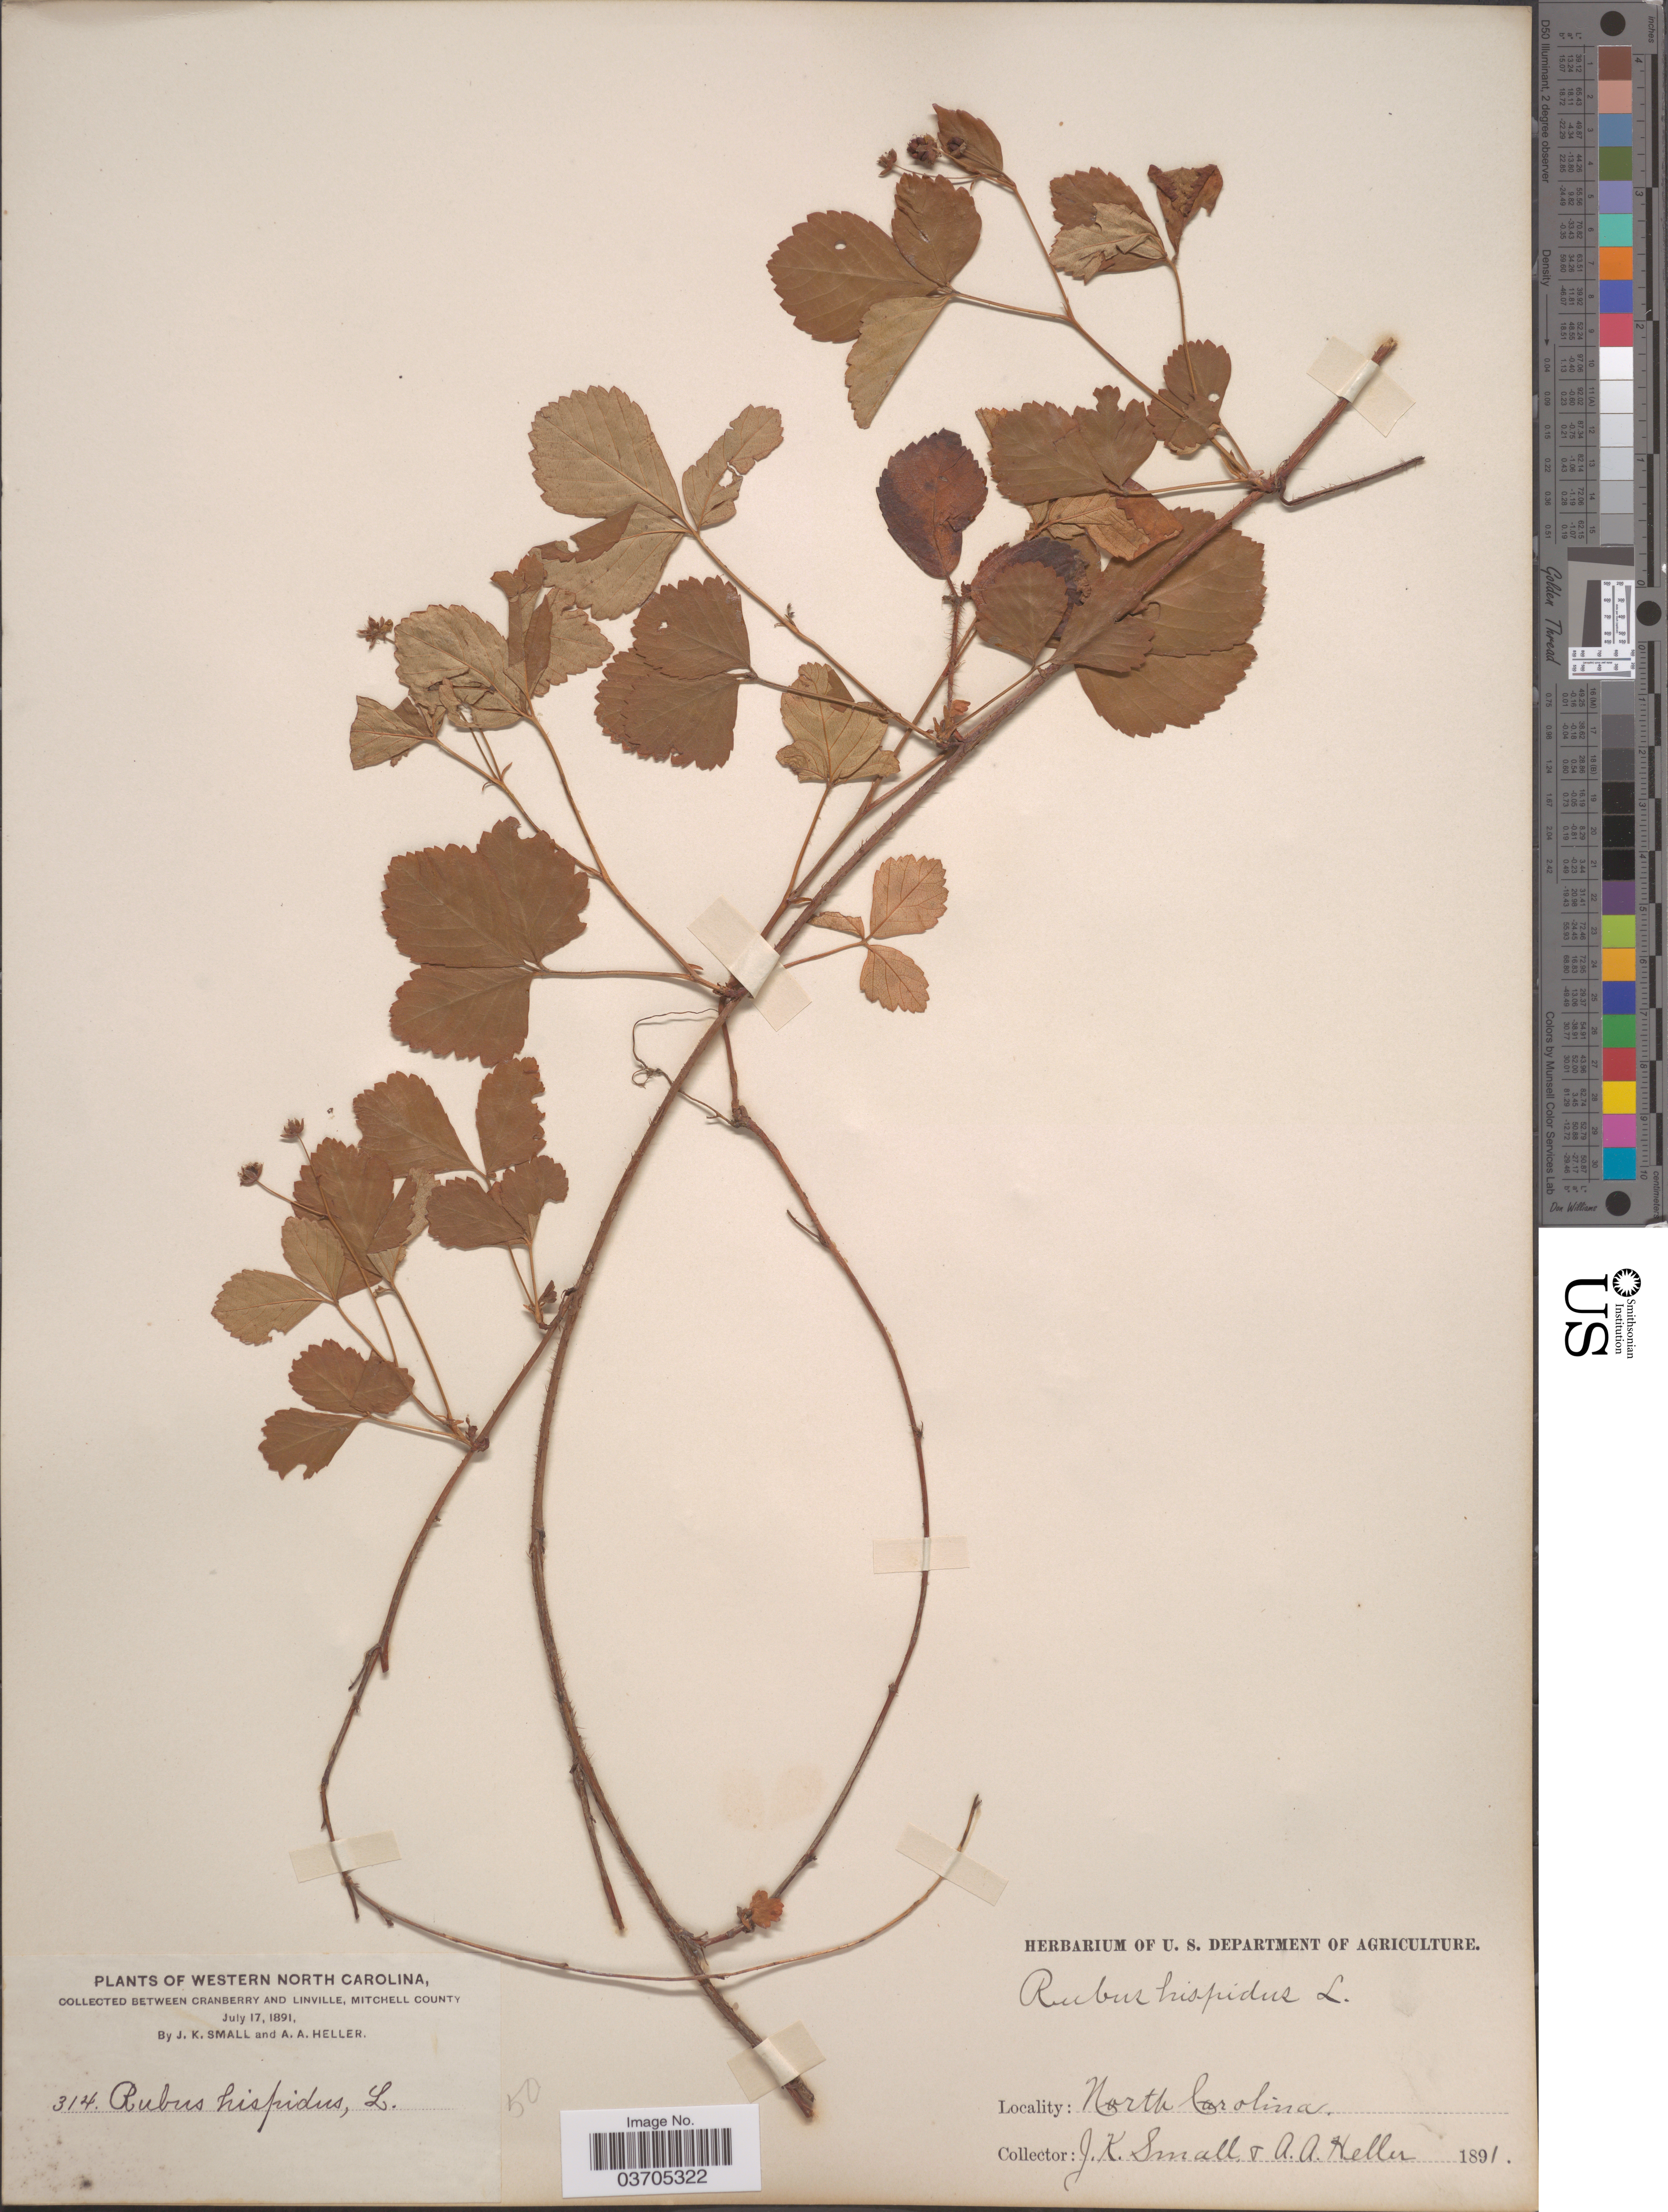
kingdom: Plantae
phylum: Tracheophyta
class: Magnoliopsida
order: Rosales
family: Rosaceae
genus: Rubus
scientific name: Rubus hispidus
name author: L.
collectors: J. K. Small & A. A. Heller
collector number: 314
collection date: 1891-07-17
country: United States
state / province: North Carolina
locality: Western North Carolina. Between Cranberry and Linville, Mitchell County.